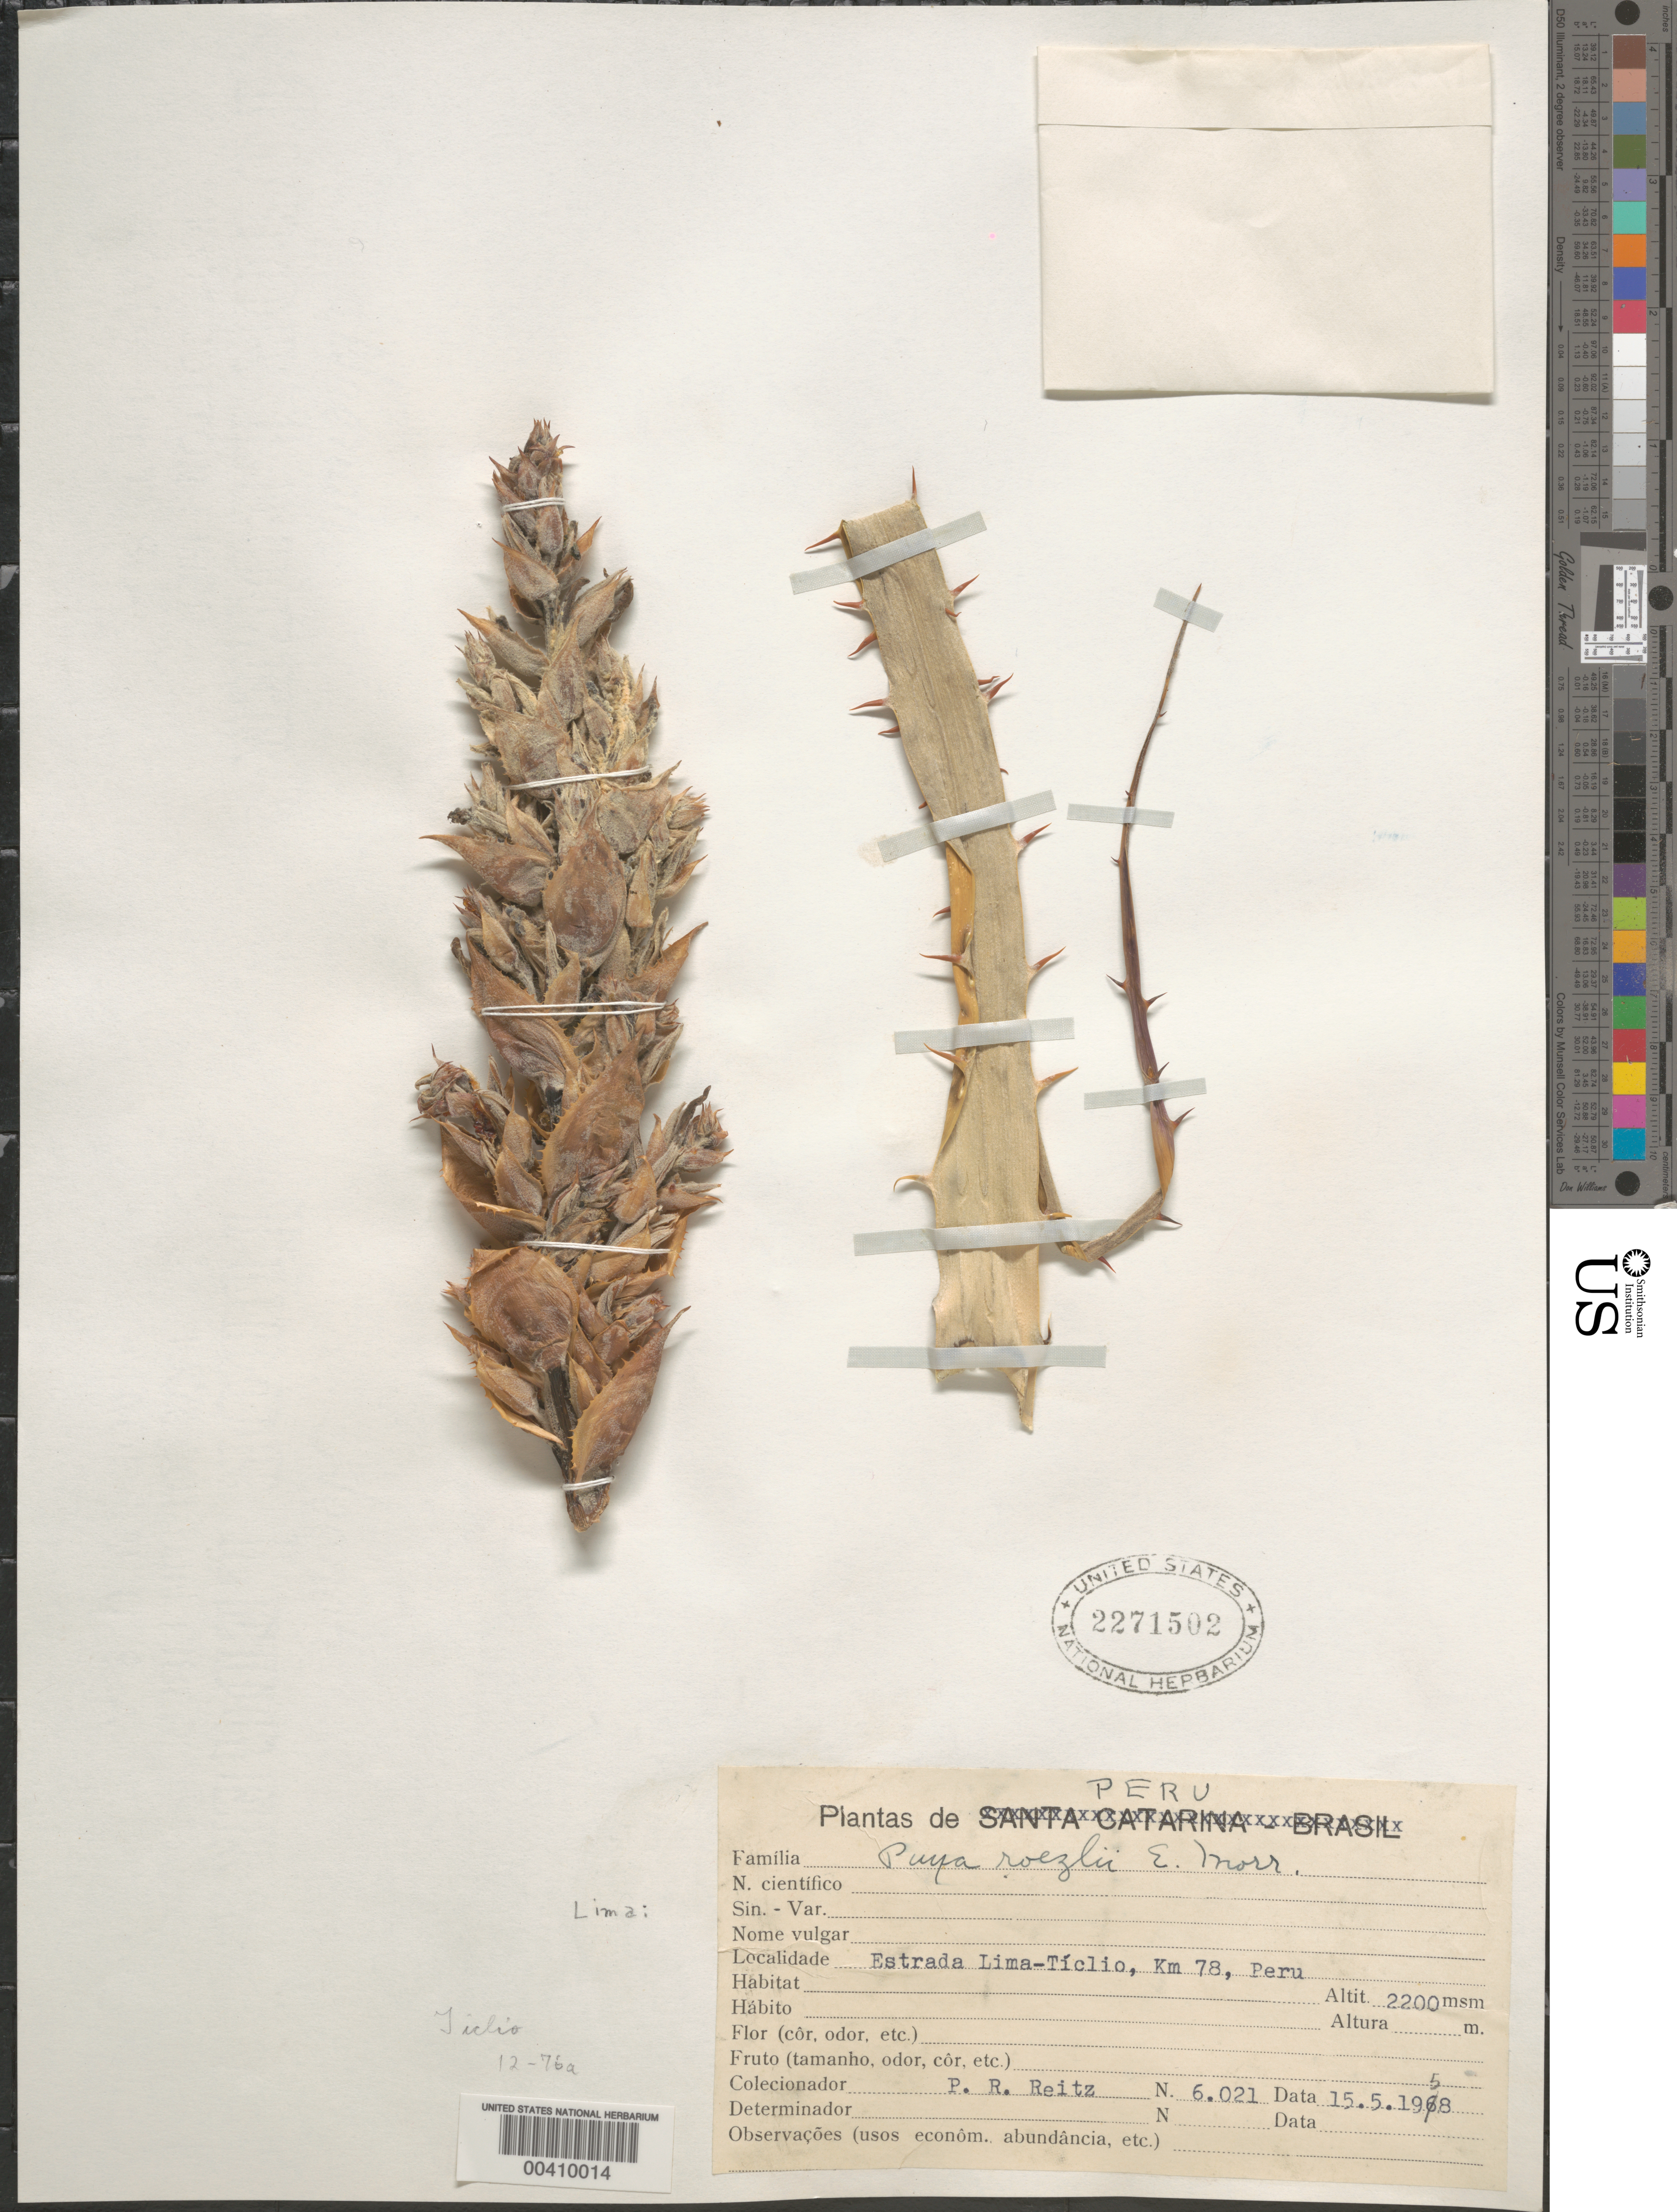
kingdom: Plantae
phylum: Tracheophyta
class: Liliopsida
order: Poales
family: Bromeliaceae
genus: Puya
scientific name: Puya roezlii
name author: É. Morren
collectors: R. Reitz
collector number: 6021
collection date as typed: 15 May 1958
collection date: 1958-05-15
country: Peru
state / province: Lima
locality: Estrada lima-ticlio, km 78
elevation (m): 2200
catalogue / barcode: US 2271502